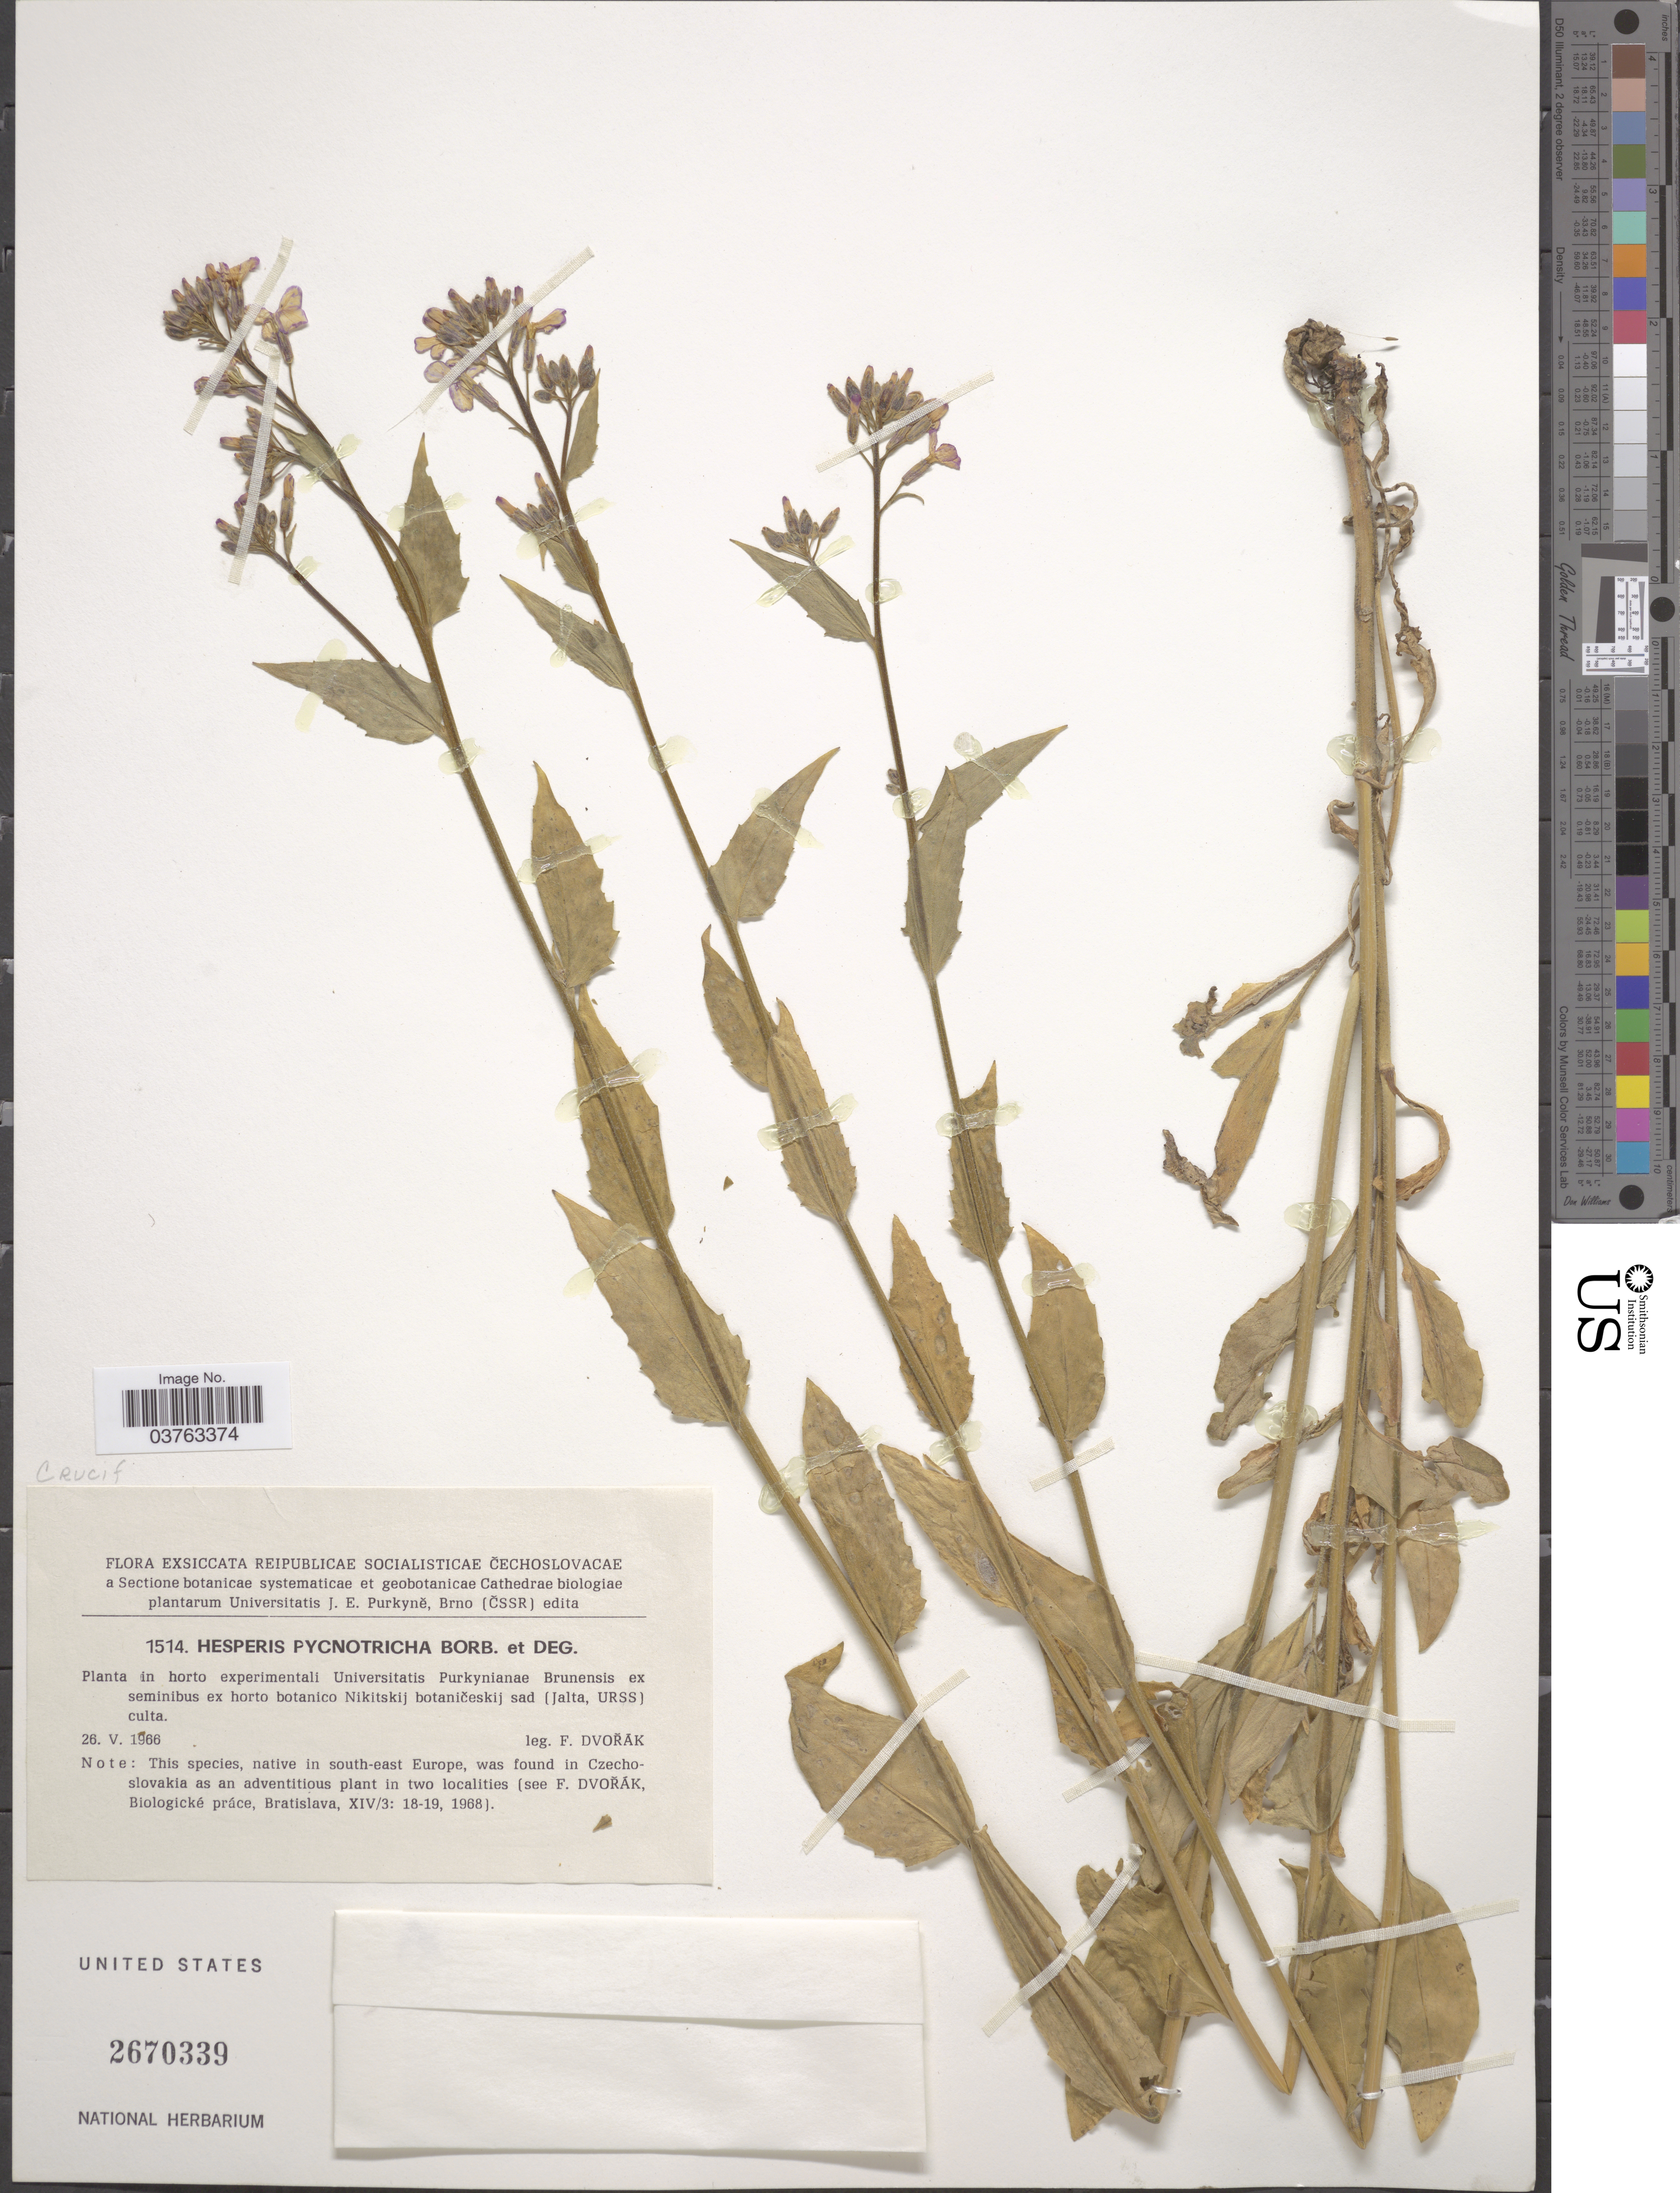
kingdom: Plantae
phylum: Tracheophyta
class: Magnoliopsida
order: Brassicales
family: Brassicaceae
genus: Hesperis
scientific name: Hesperis pycnotricha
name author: Borbás & Degen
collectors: F. Dvořák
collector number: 1514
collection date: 1966-05-26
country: Czechia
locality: Reipublicae Socialisticae Čechoslovacae. In horto experimentali Universitatis Purkynianae Brunensis ex seminibus ex horto botanico Nikitskij botaničeskij sad (Jalta, URSS) culta.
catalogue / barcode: US 2670339